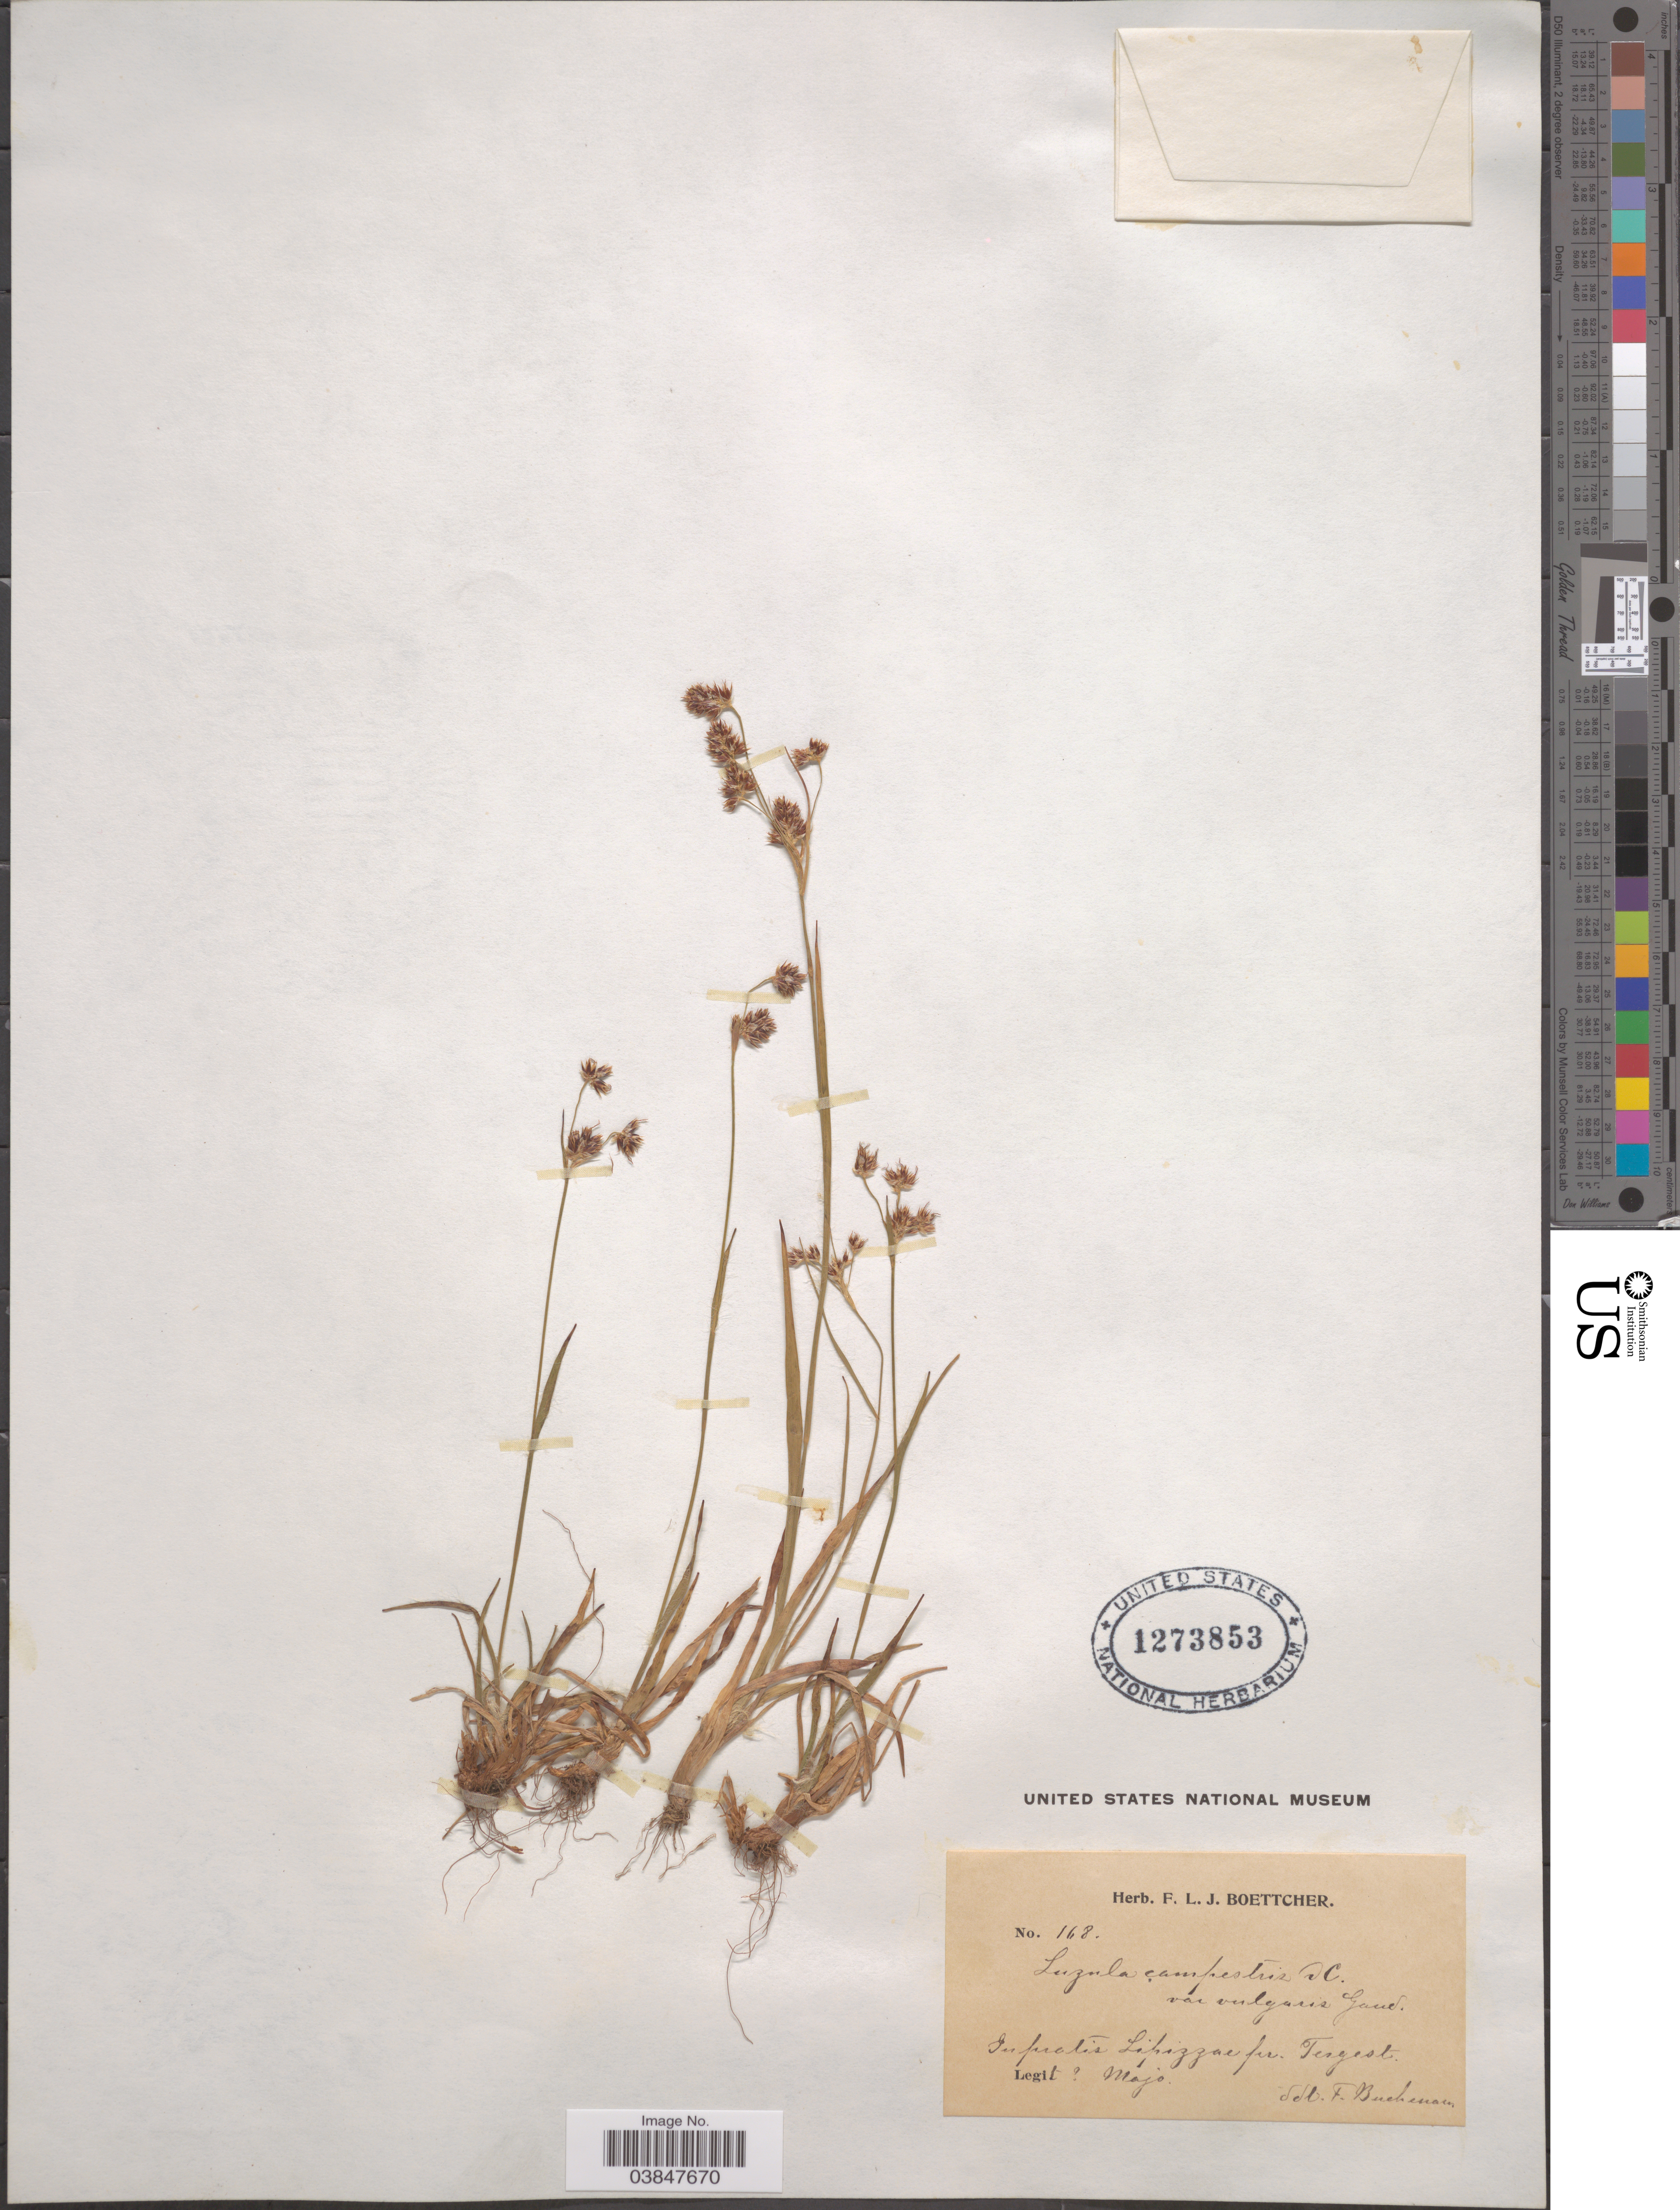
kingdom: Plantae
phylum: Tracheophyta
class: Liliopsida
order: Poales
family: Juncaceae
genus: Luzula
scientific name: Luzula campestris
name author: (L.) DC.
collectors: ex herb. F. L. J. Boettcher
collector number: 168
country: Italy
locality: In pratis Lipizzae pr. Tergest.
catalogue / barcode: US 1273853